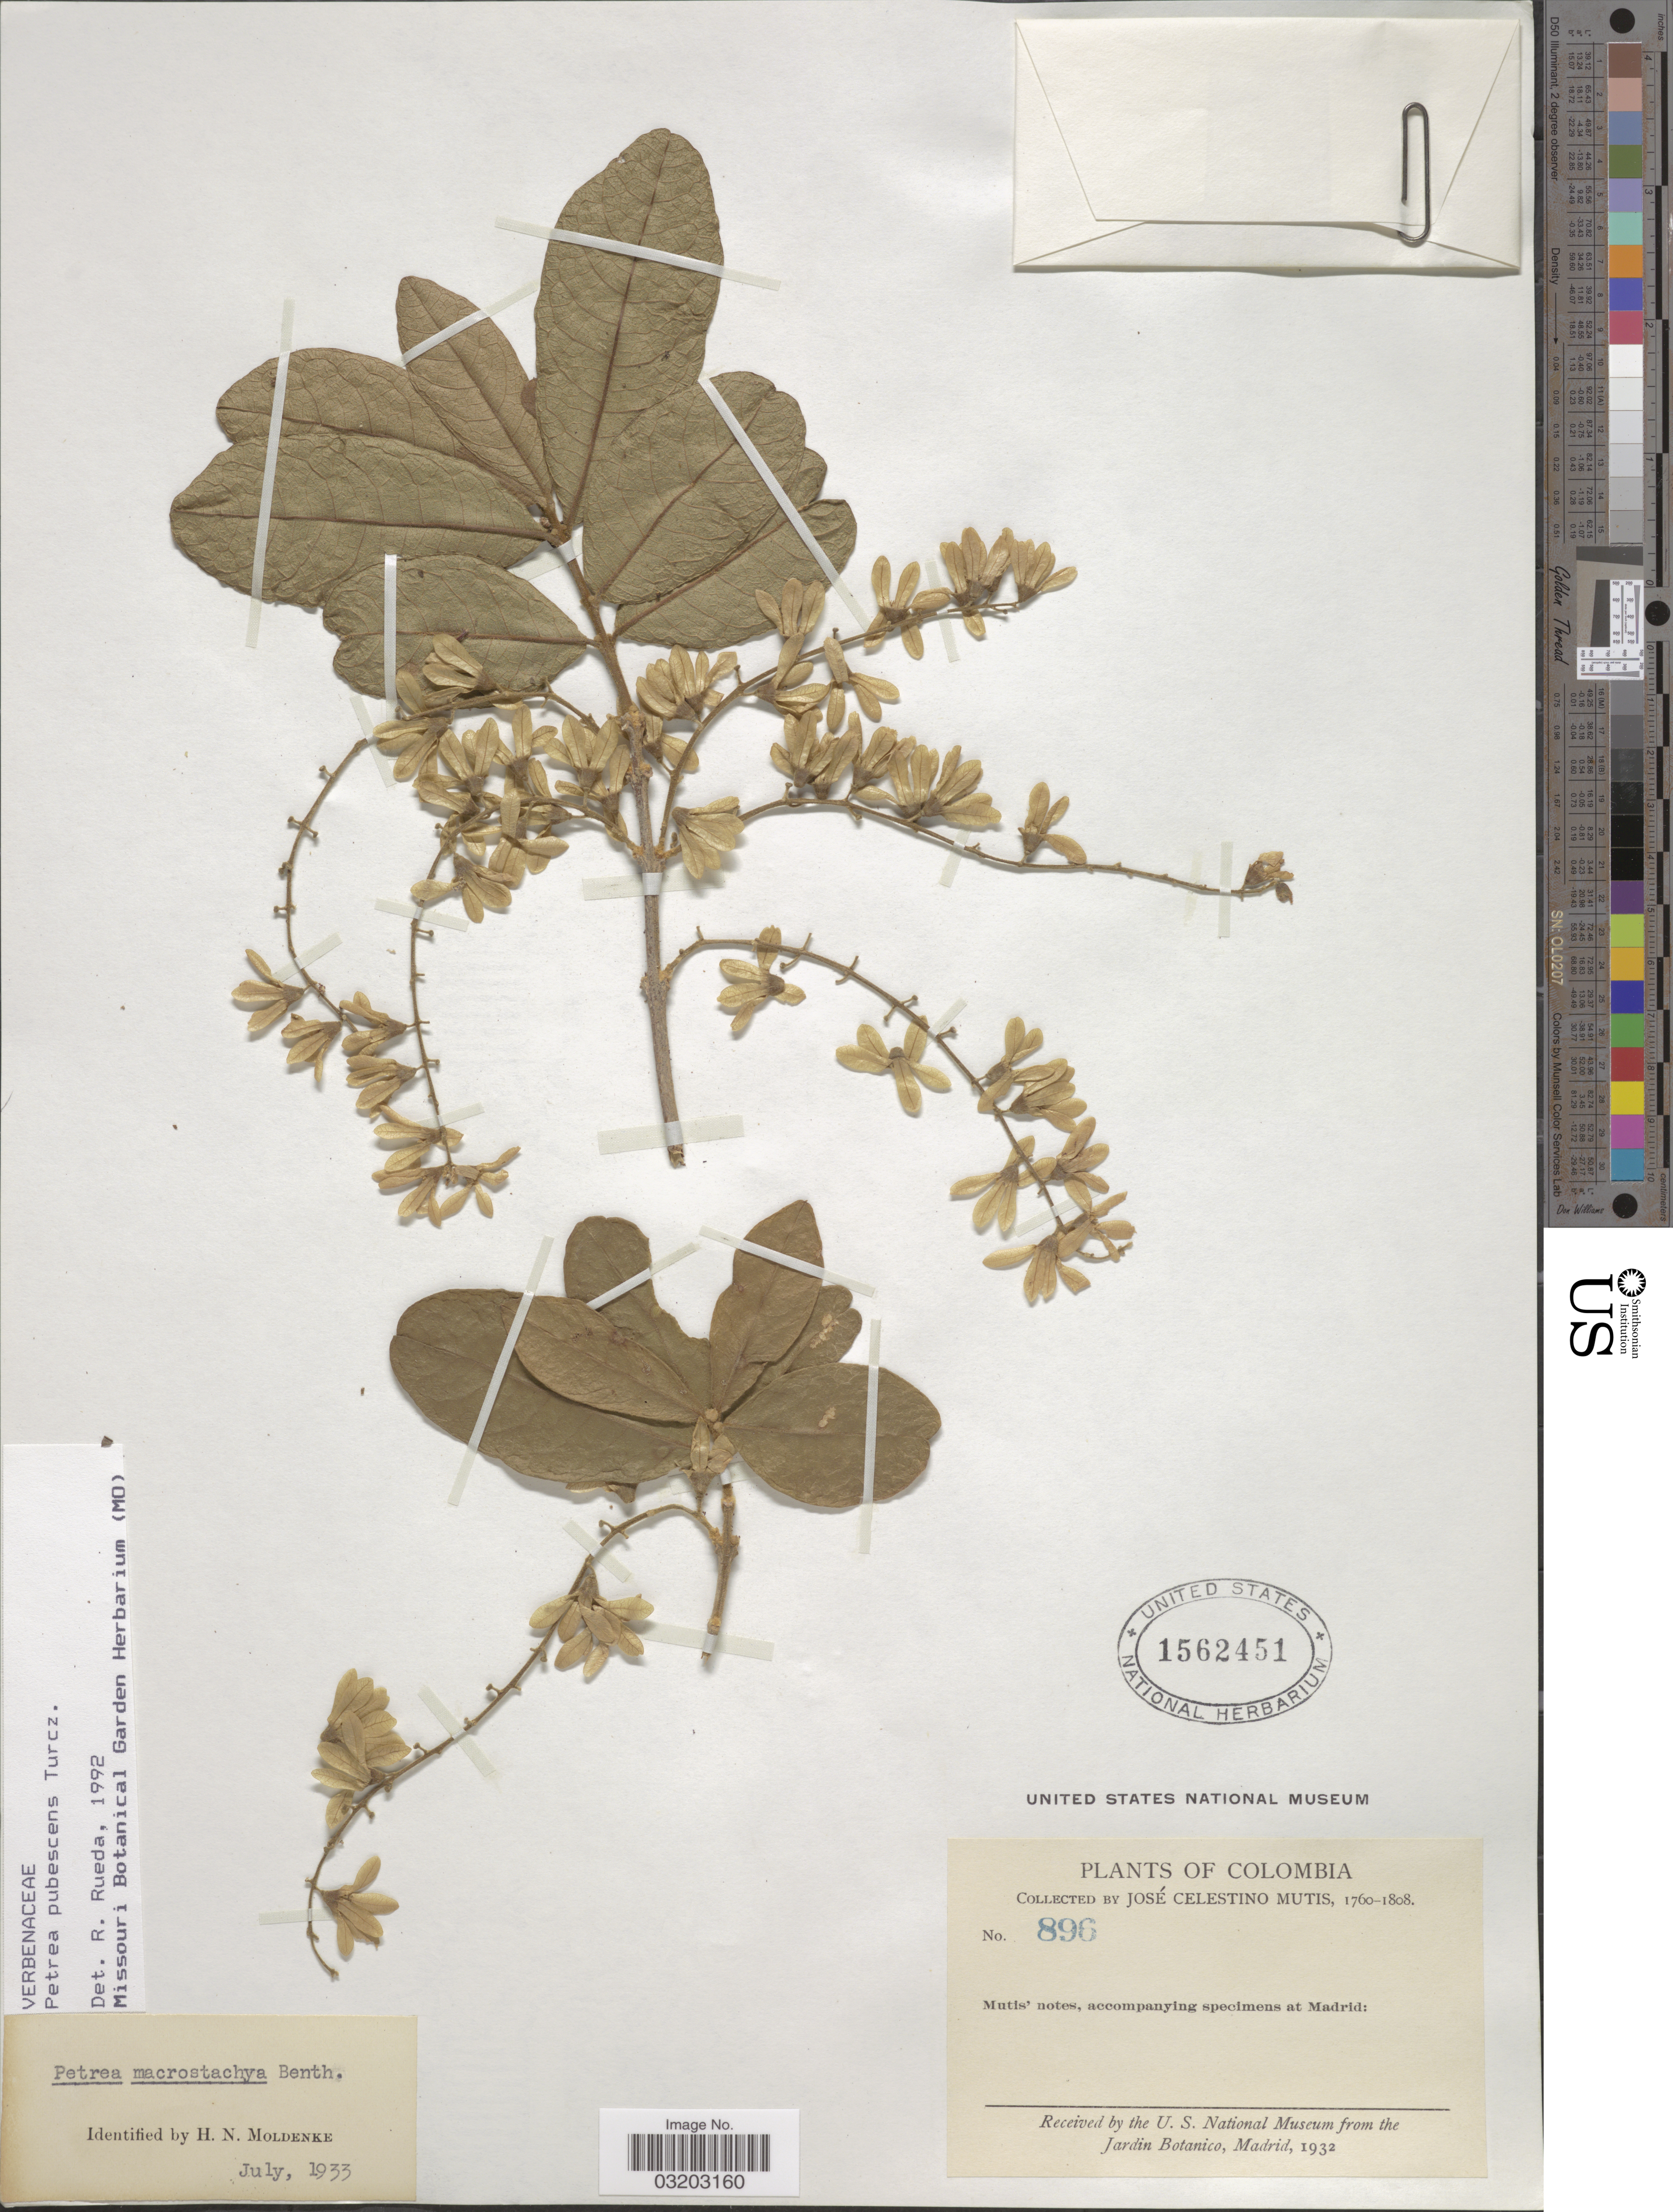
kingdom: Plantae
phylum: Tracheophyta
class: Magnoliopsida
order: Lamiales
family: Verbenaceae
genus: Petrea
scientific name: Petrea pubescens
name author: Turcz.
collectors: J. C. B. Mutis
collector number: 896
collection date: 1760/1808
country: Colombia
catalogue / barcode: US 1562451